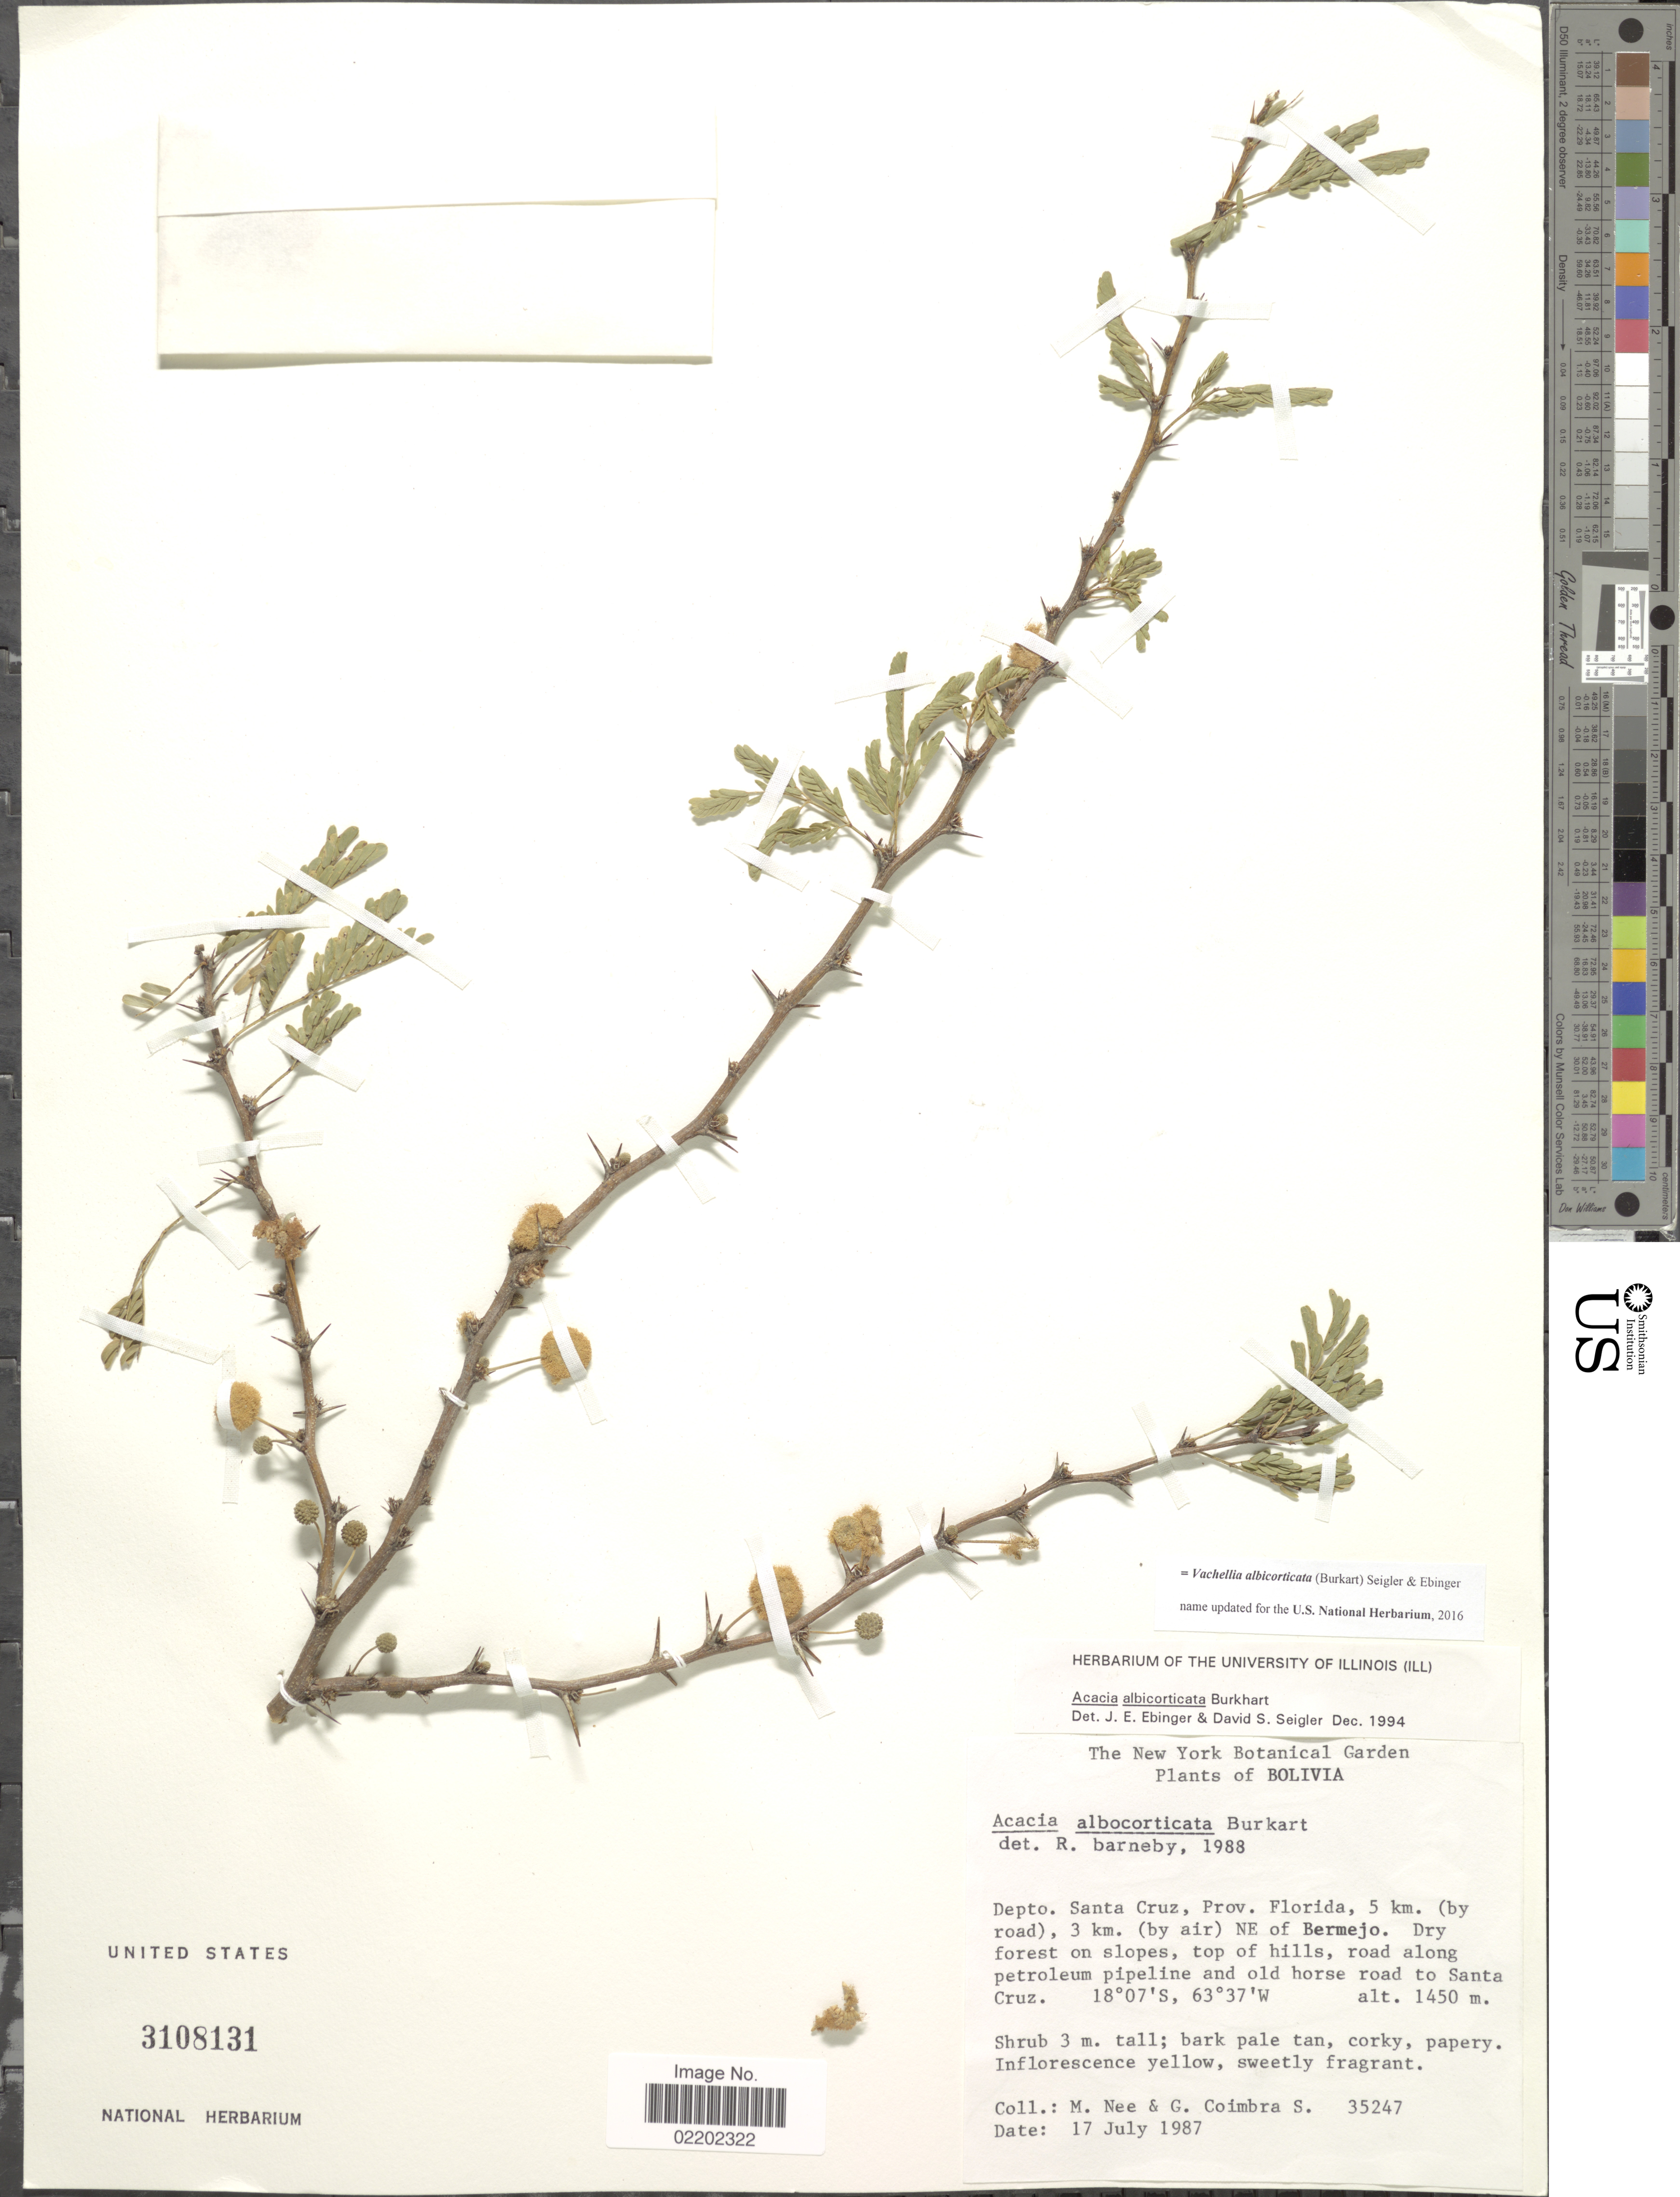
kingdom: Plantae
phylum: Tracheophyta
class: Magnoliopsida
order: Fabales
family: Fabaceae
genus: Vachellia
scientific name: Vachellia albicorticata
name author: (Burkart) Seigler & Ebinger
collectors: M. Nee & G. Coimbra S.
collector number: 35247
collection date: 1987-07-17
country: Bolivia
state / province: Santa Cruz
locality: Depto Santa Cruz, Prov. Florida, 5 km (by road), 3 km. (by air) NE of Bermejo. Dry forest on slopes, top of hills, road along petroleum pipeline and old horse road to Santa Cruz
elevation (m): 1450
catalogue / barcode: US 3108131